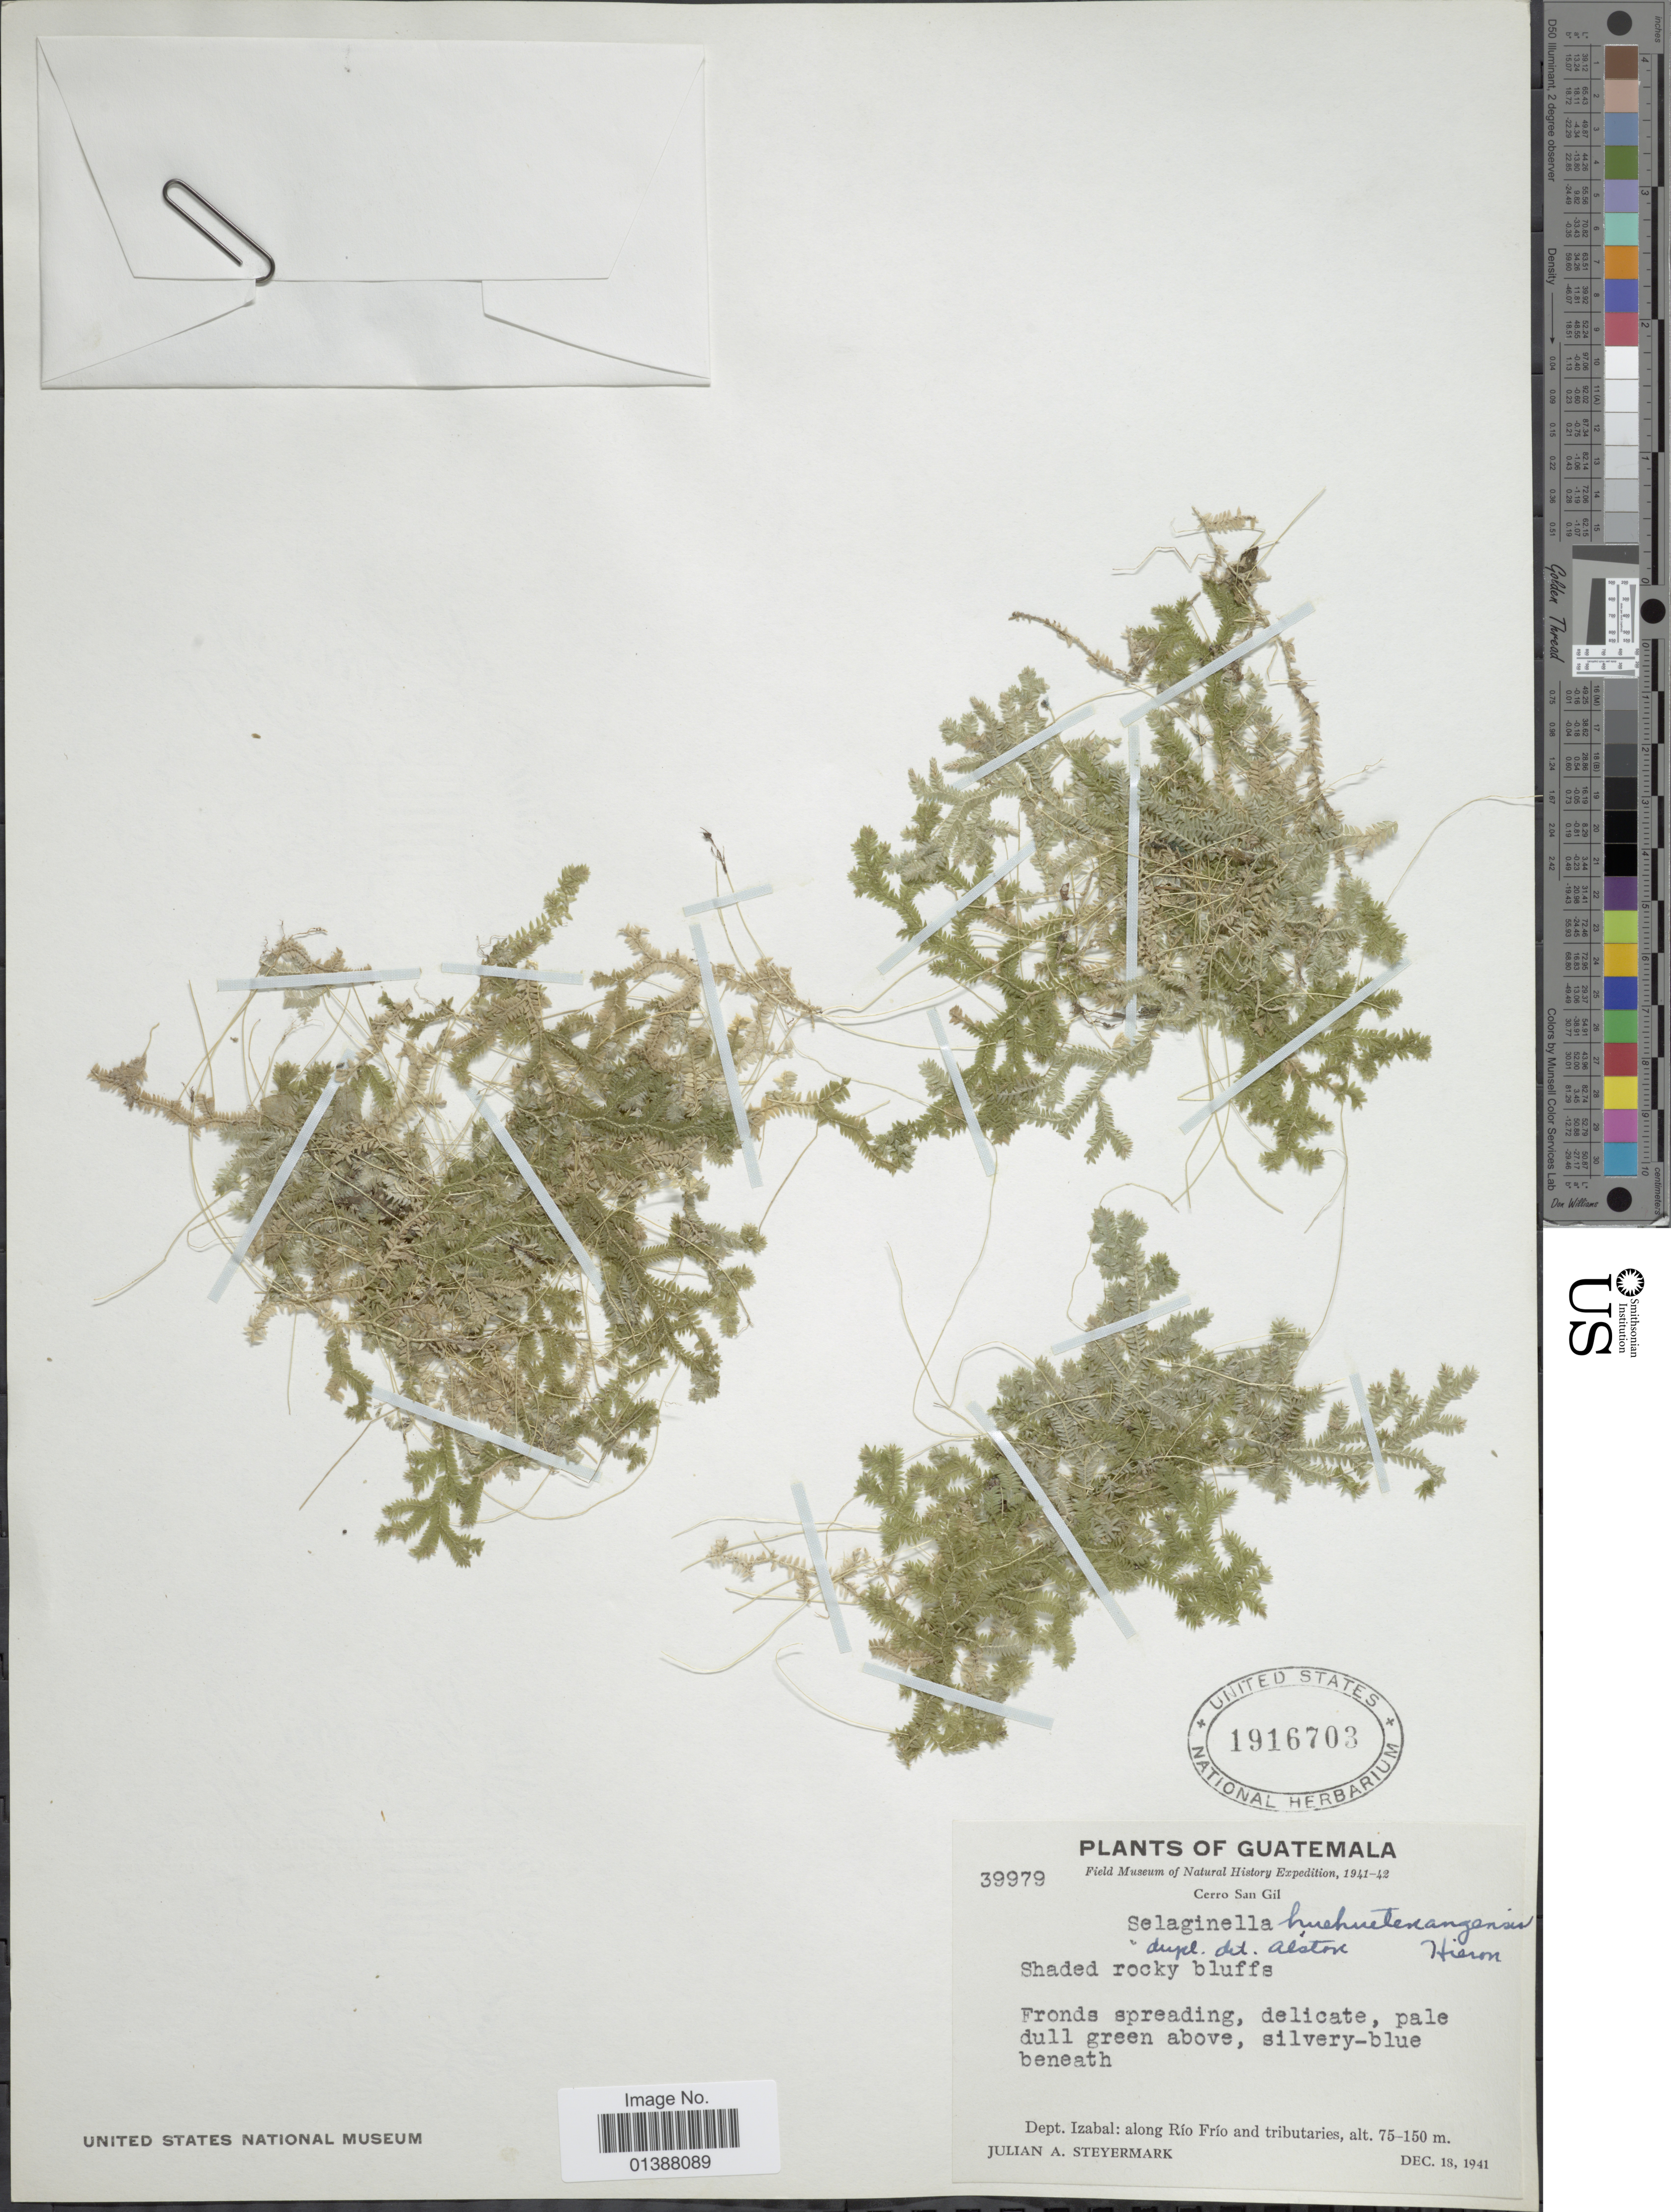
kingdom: Plantae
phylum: Tracheophyta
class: Lycopodiopsida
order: Selaginellales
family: Selaginellaceae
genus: Selaginella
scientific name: Selaginella huehuetenangensis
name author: Hieron.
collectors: J. Steyermark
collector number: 39979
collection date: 1941-12-18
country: Guatemala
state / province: Izabal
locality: Cerro San Gil, Dept. Izabal: along Río Frío and tributaries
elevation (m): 75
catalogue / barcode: US 1916703